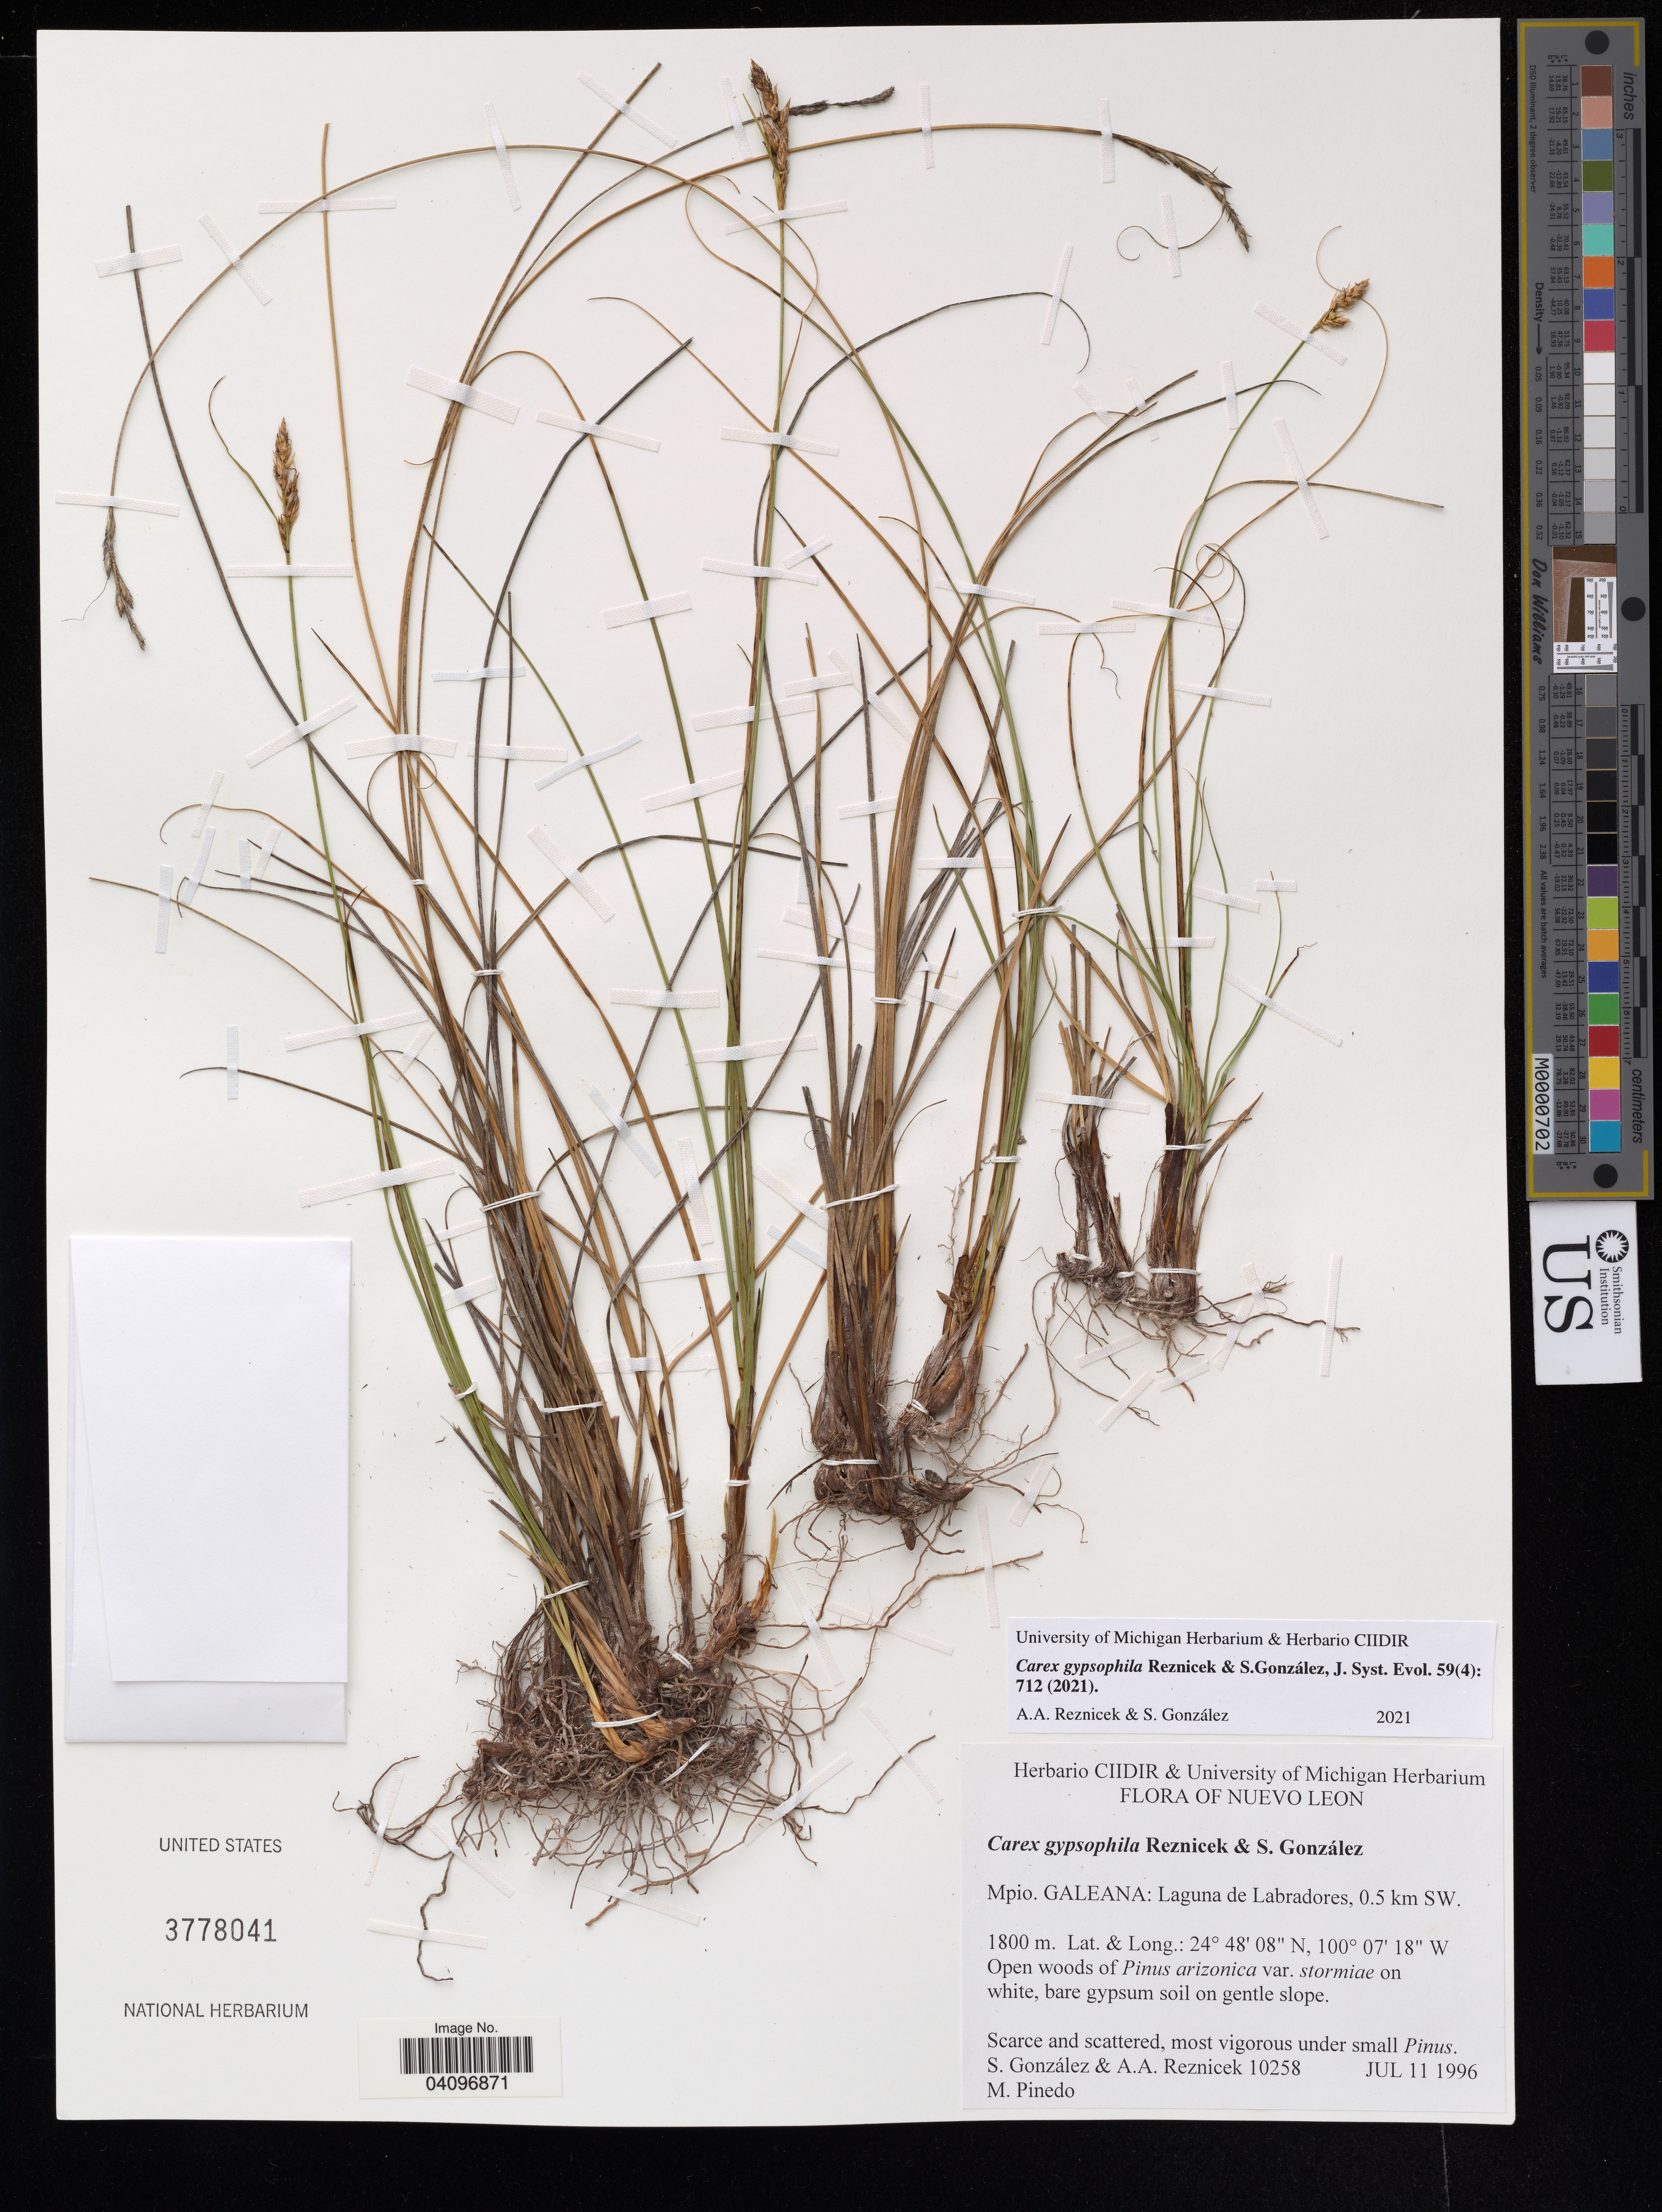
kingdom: Plantae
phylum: Tracheophyta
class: Liliopsida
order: Poales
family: Cyperaceae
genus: Carex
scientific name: Carex gypsophila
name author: Reznicek & S. González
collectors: S. Gonzales, A. A. Reznicek & M. Pinedo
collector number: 10258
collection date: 1996-07-11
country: Mexico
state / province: Nuevo León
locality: Mpio. Galeana: Laguna de Labradores, 0.5 km SW.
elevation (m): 1800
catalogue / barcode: US 3778041